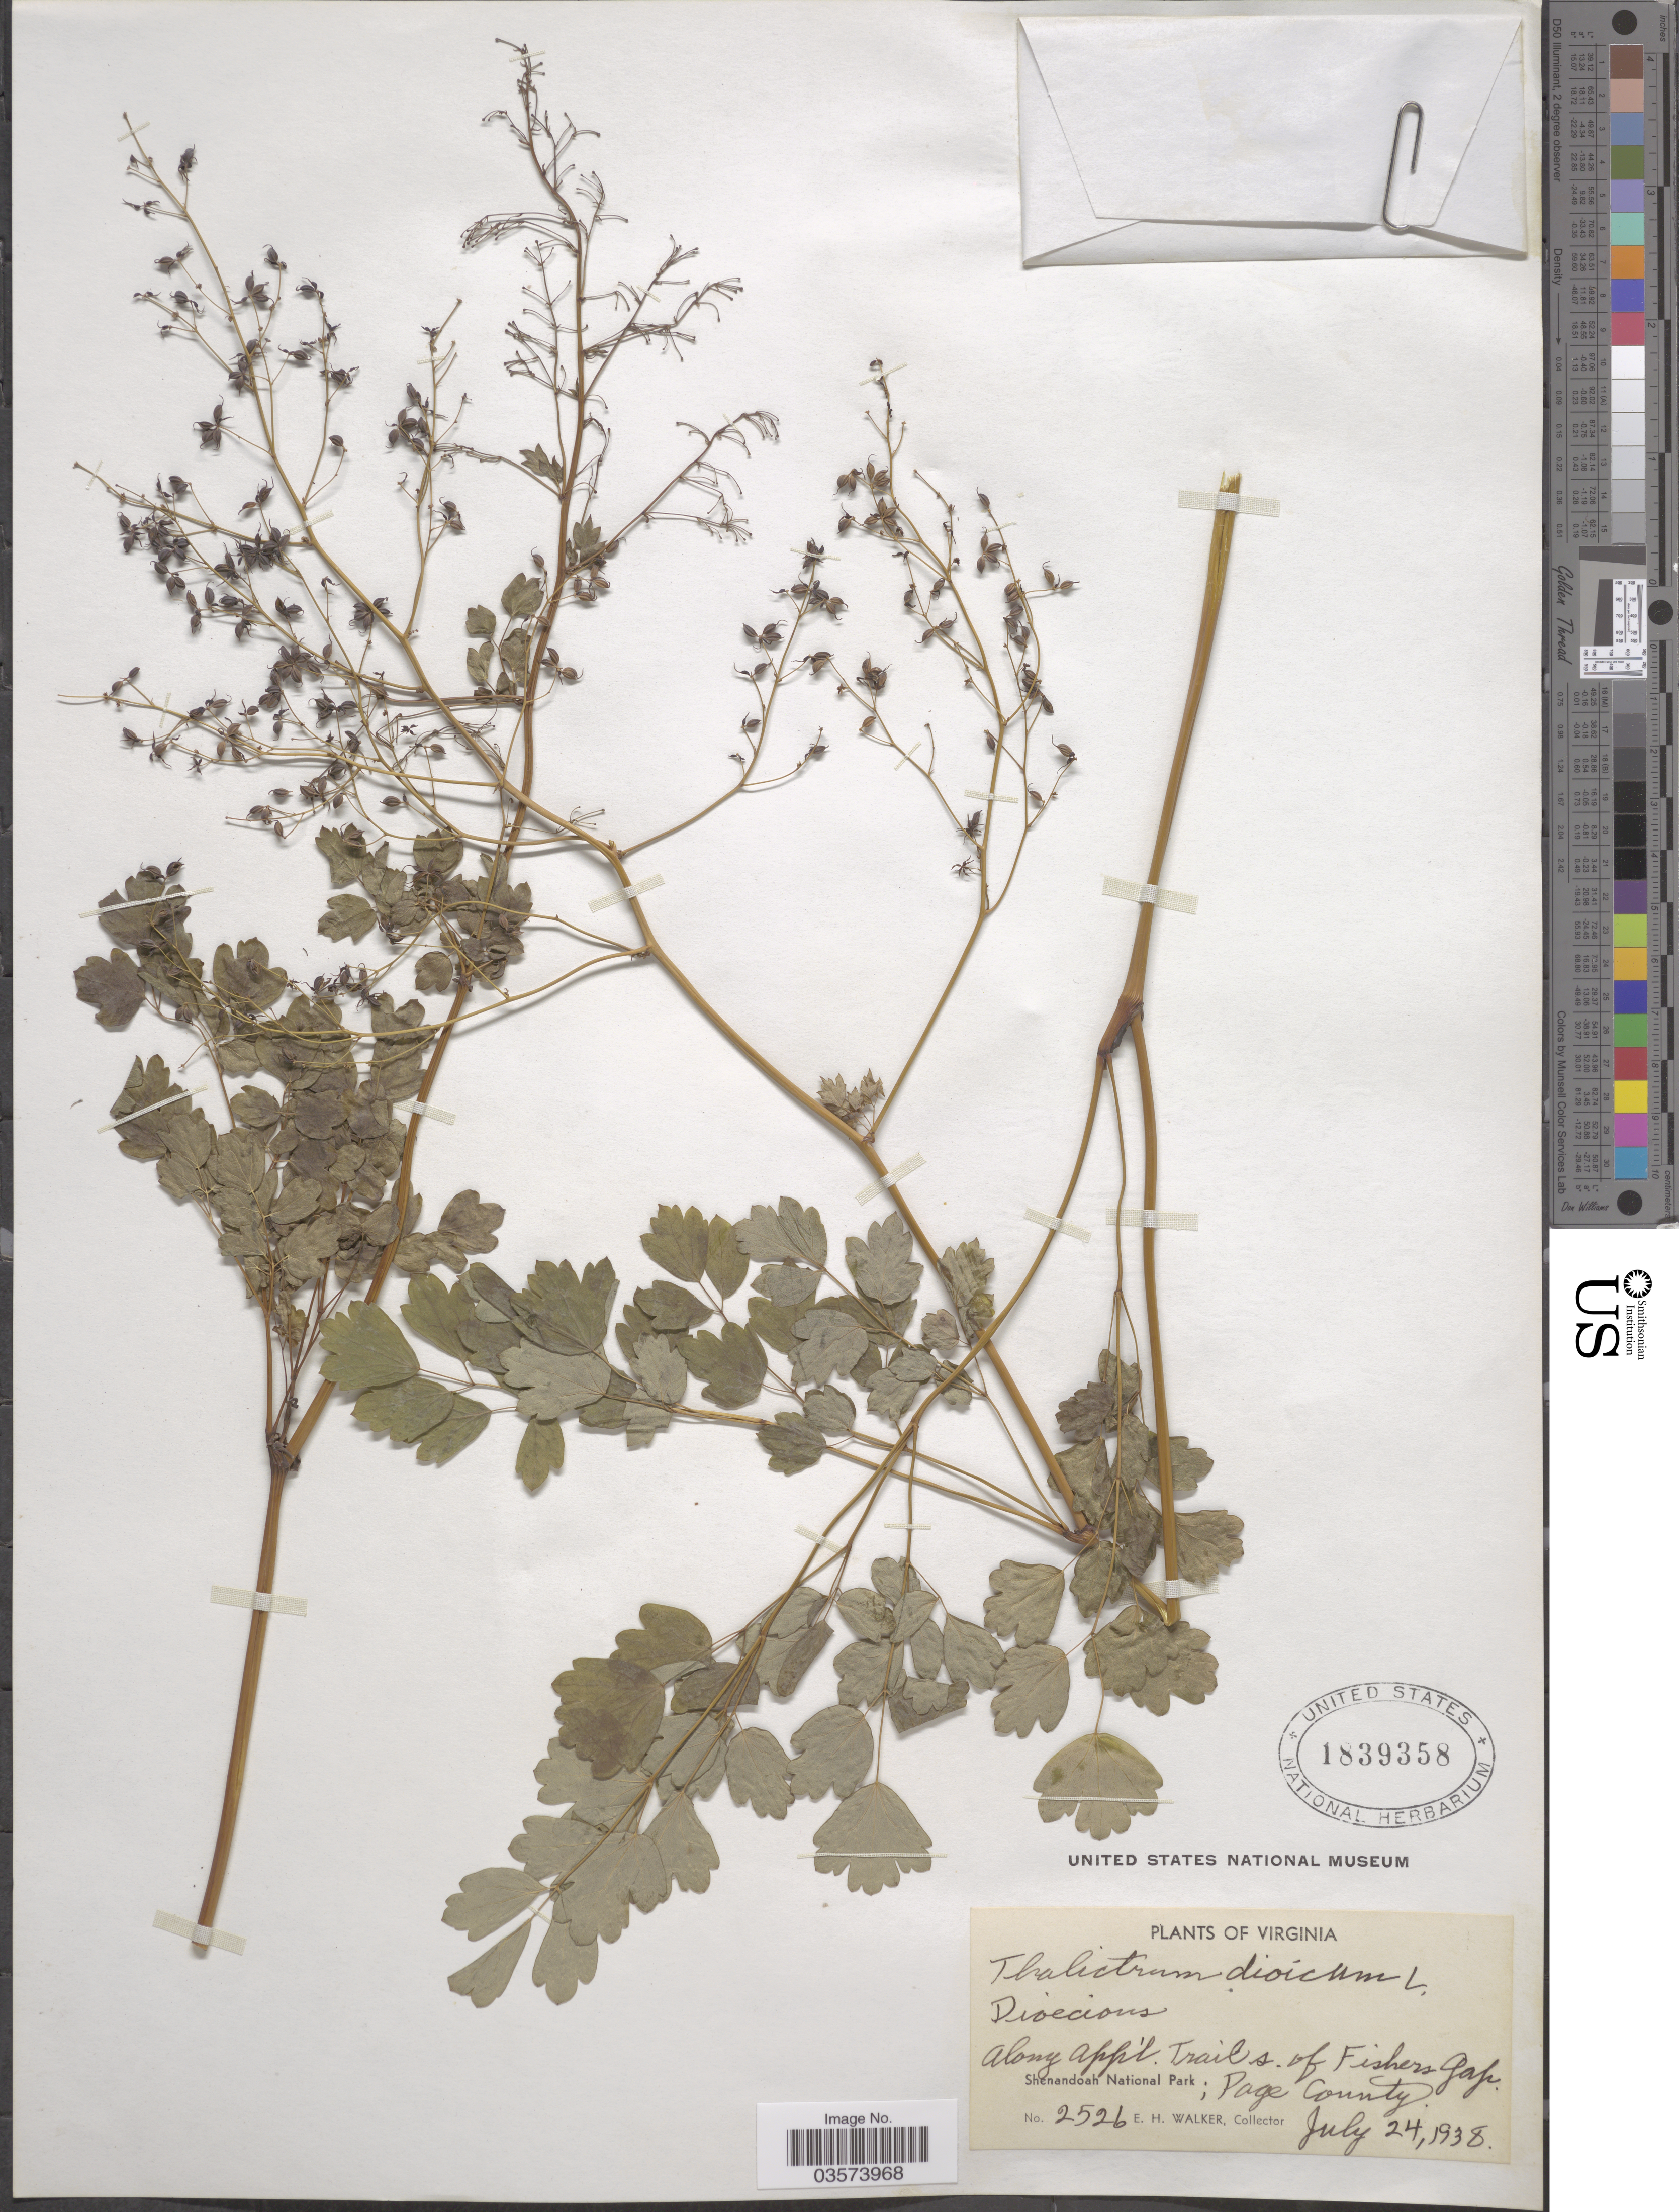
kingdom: Plantae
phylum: Tracheophyta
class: Magnoliopsida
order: Ranunculales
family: Ranunculaceae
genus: Thalictrum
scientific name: Thalictrum dioicum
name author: L.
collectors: E. H. Walker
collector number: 2526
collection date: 1938-07-24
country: United States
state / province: Virginia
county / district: Page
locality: Along App'l. Trail s. of Fishers Gap. Shenandoah National Park; Page County.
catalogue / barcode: US 1839358